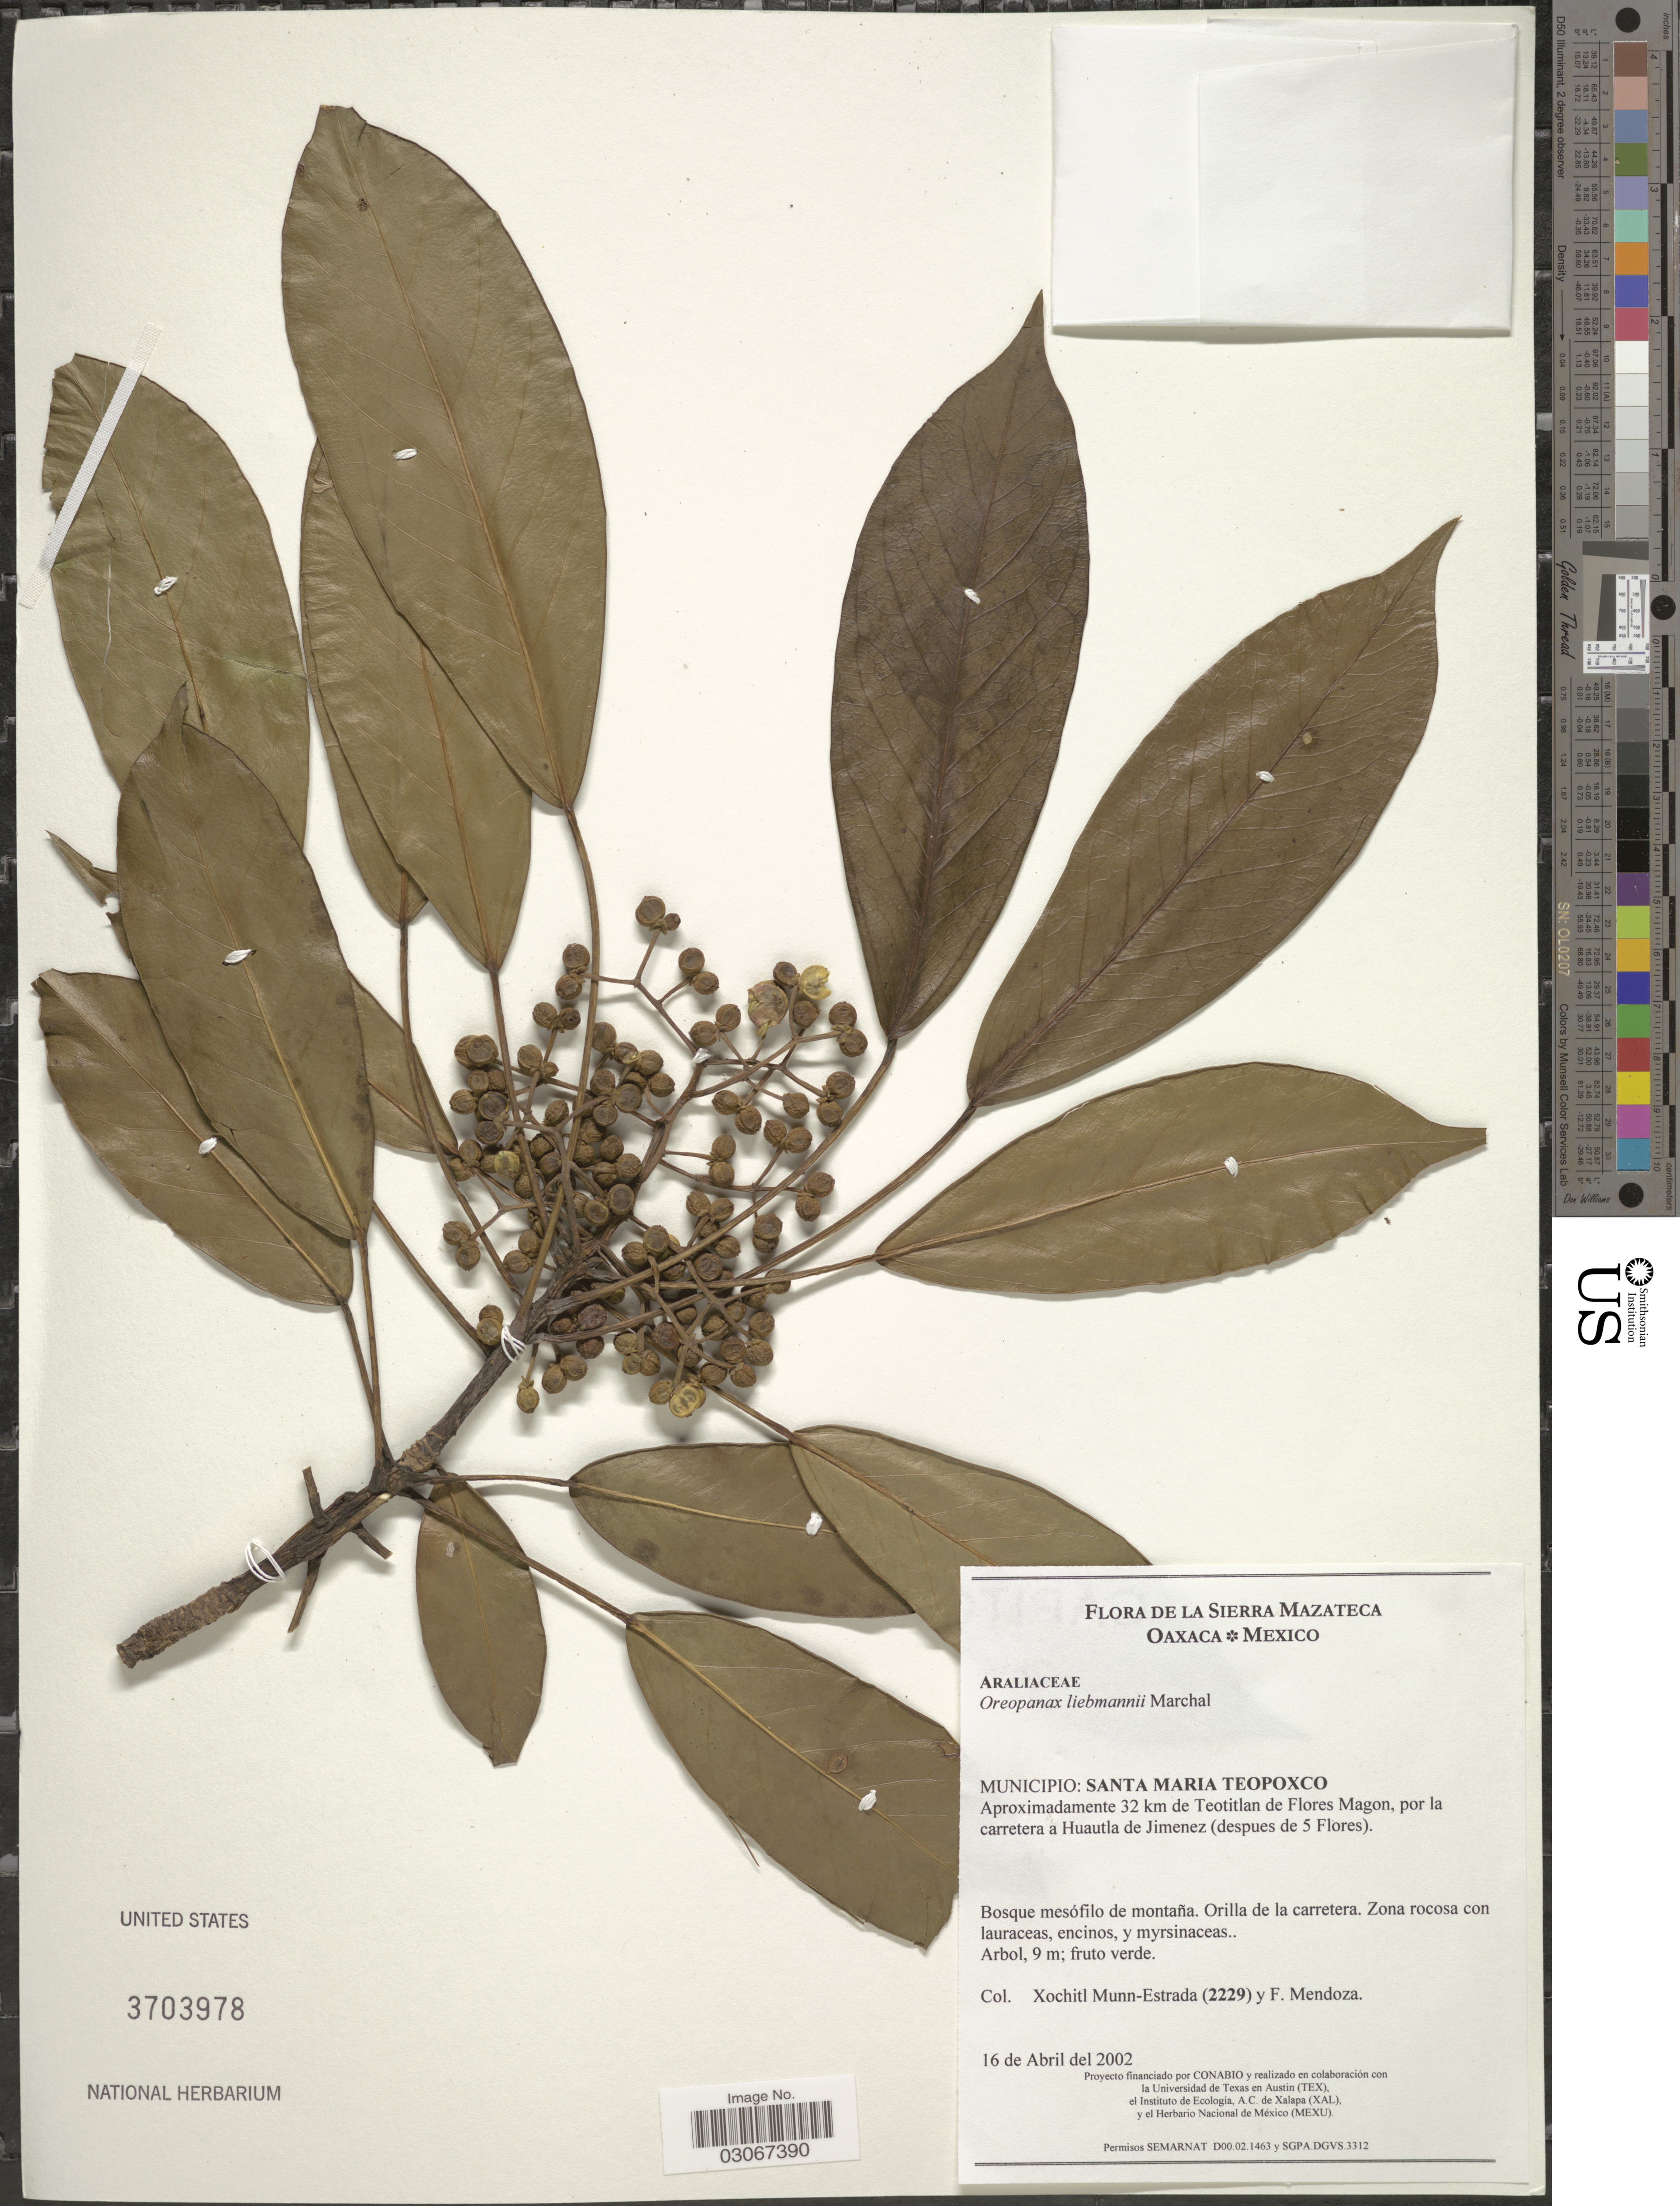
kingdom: Plantae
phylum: Tracheophyta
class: Magnoliopsida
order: Apiales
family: Araliaceae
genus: Oreopanax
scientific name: Oreopanax liebmannii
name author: Marchal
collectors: X. Munn-Estrada & F. Mendoza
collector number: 2229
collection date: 2002-04-16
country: Mexico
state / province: Oaxaca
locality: De La Sierra Mazateca, Municipio: Santa Maria Teopoxco, Aproximadamente 32 km de Teotitlan de Flores Magon, por la carretera a Huautla de Jimenez (despues de 5 Flores).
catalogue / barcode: US 3703978